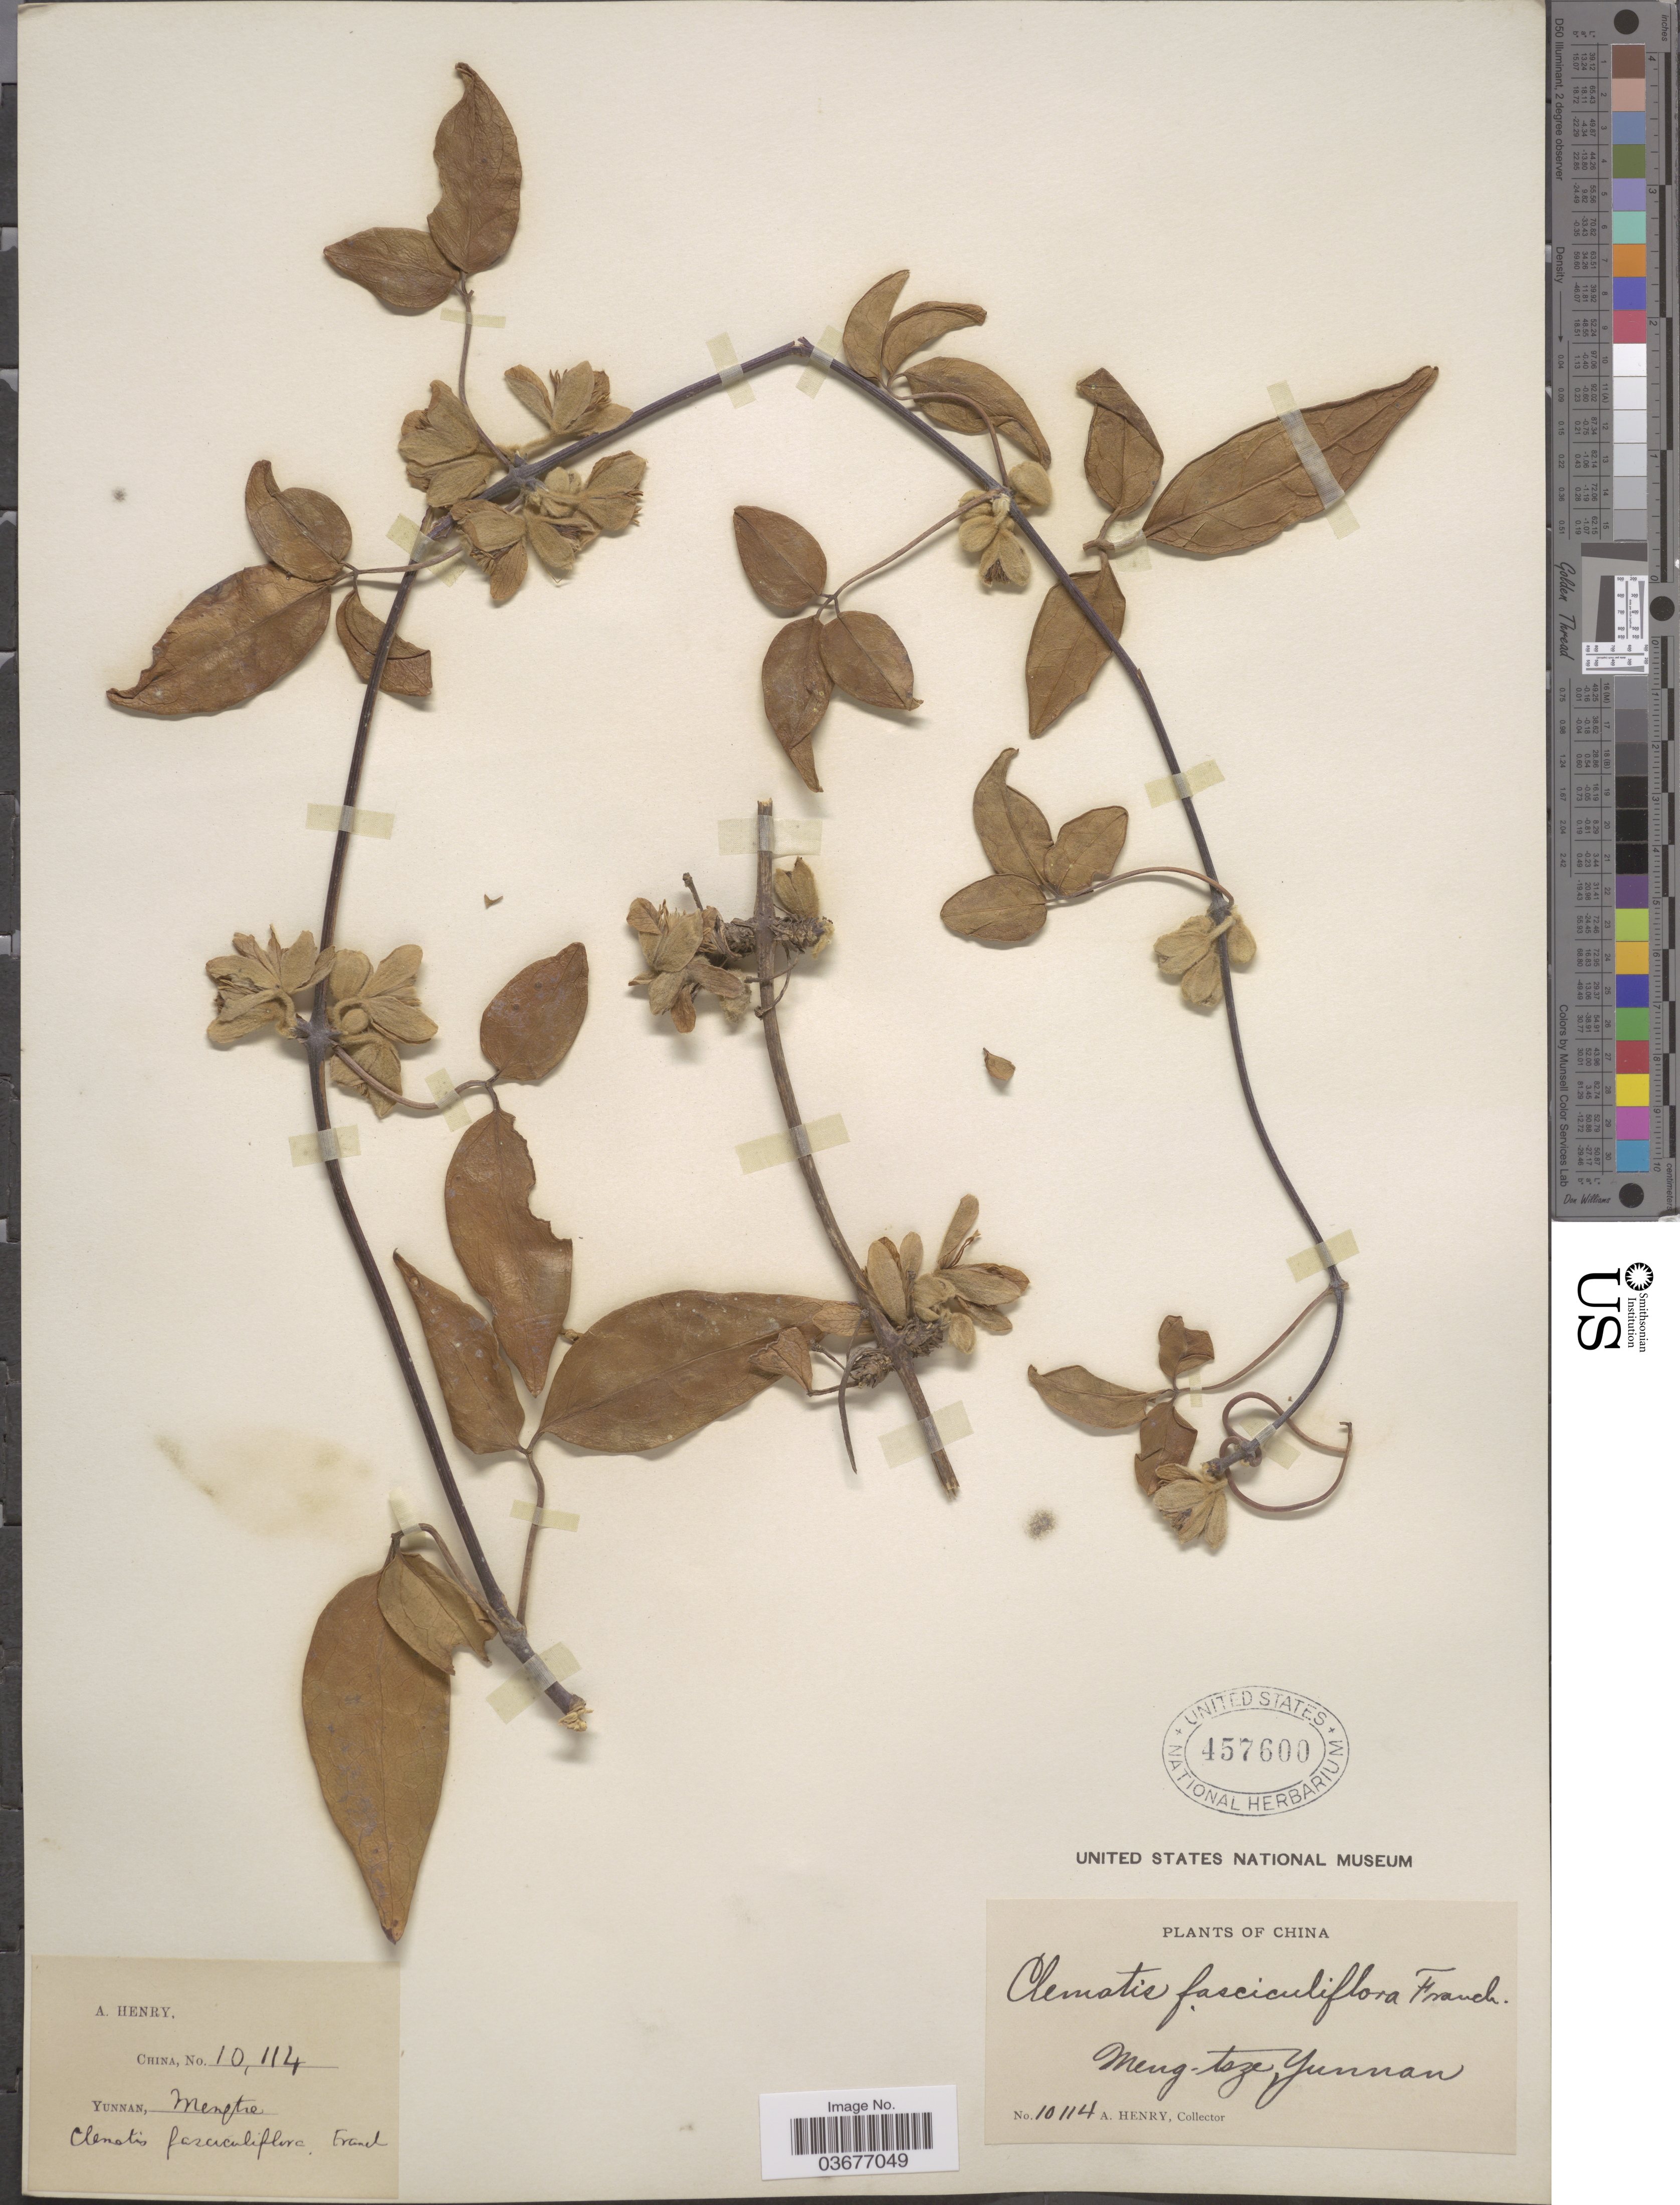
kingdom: Plantae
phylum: Tracheophyta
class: Magnoliopsida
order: Ranunculales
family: Ranunculaceae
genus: Clematis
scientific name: Clematis fasciculiflora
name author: Franch.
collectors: A. Henry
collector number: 10114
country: China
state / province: Yunnan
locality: Meng-tsze.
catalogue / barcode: US 457600